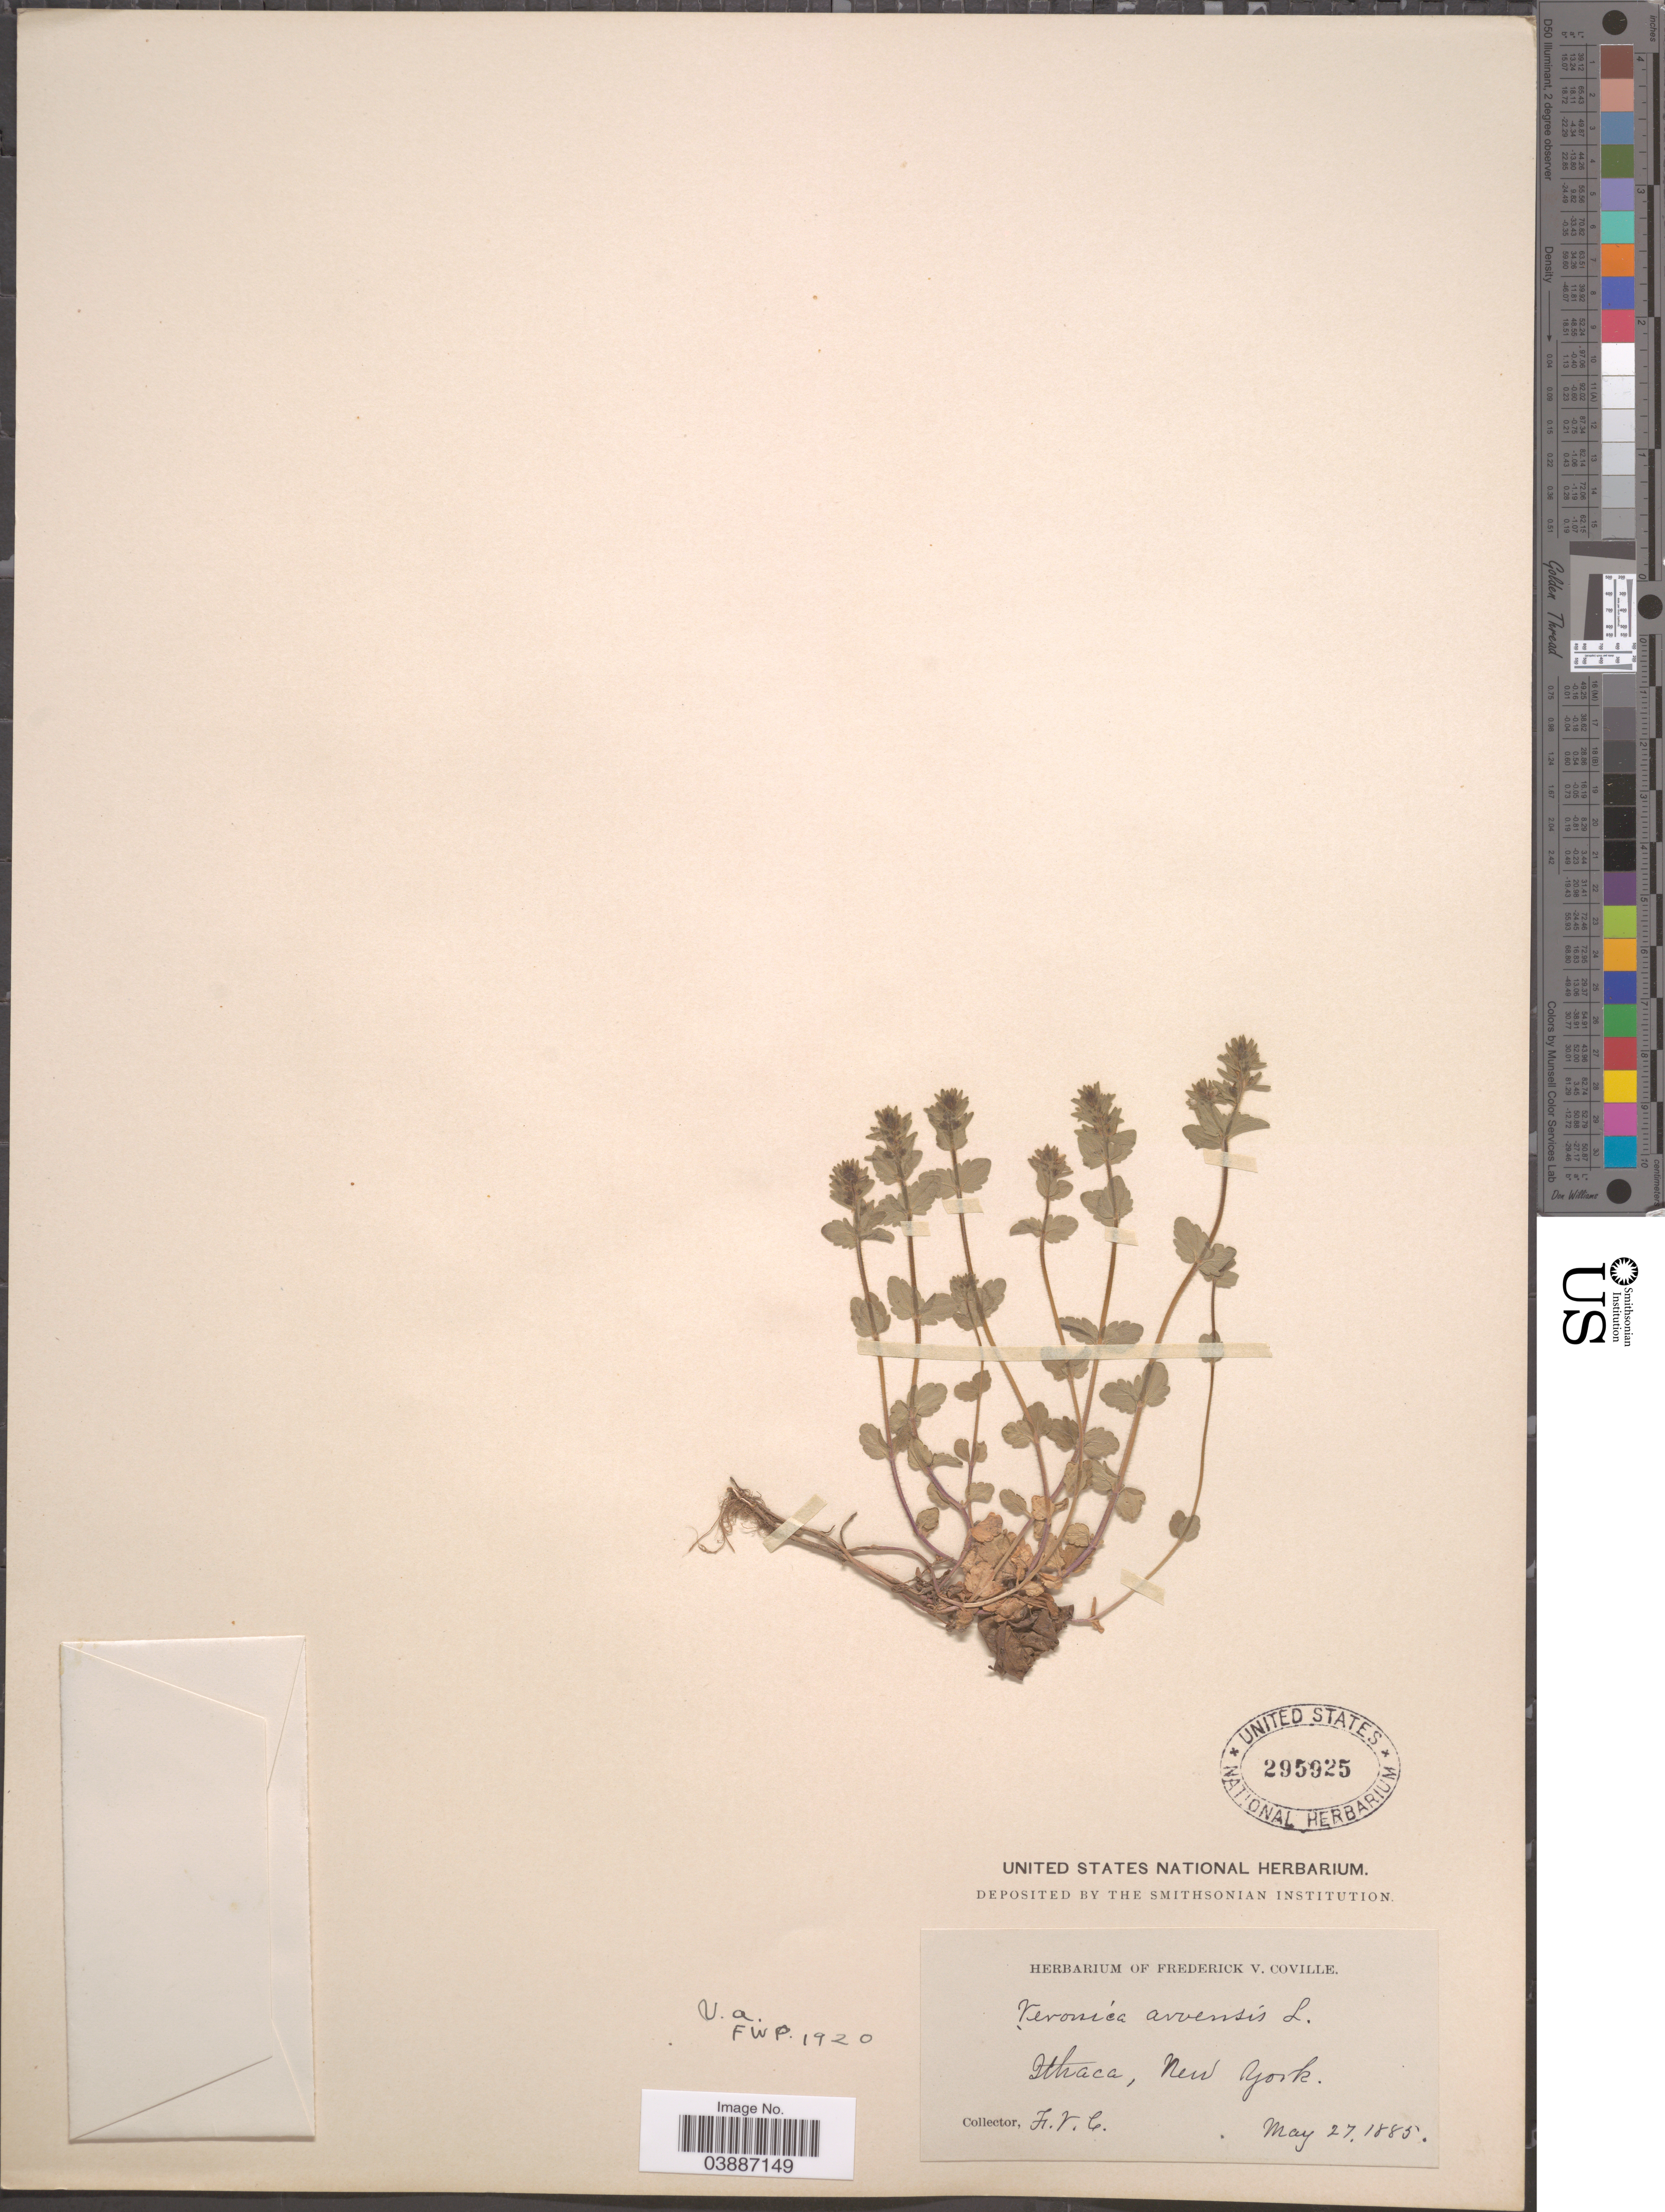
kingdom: Plantae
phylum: Tracheophyta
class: Magnoliopsida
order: Lamiales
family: Plantaginaceae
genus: Veronica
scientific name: Veronica arvensis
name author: L.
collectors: F. V. Coville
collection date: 1885-05-27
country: United States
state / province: New York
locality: Ithaca.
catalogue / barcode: US 295925